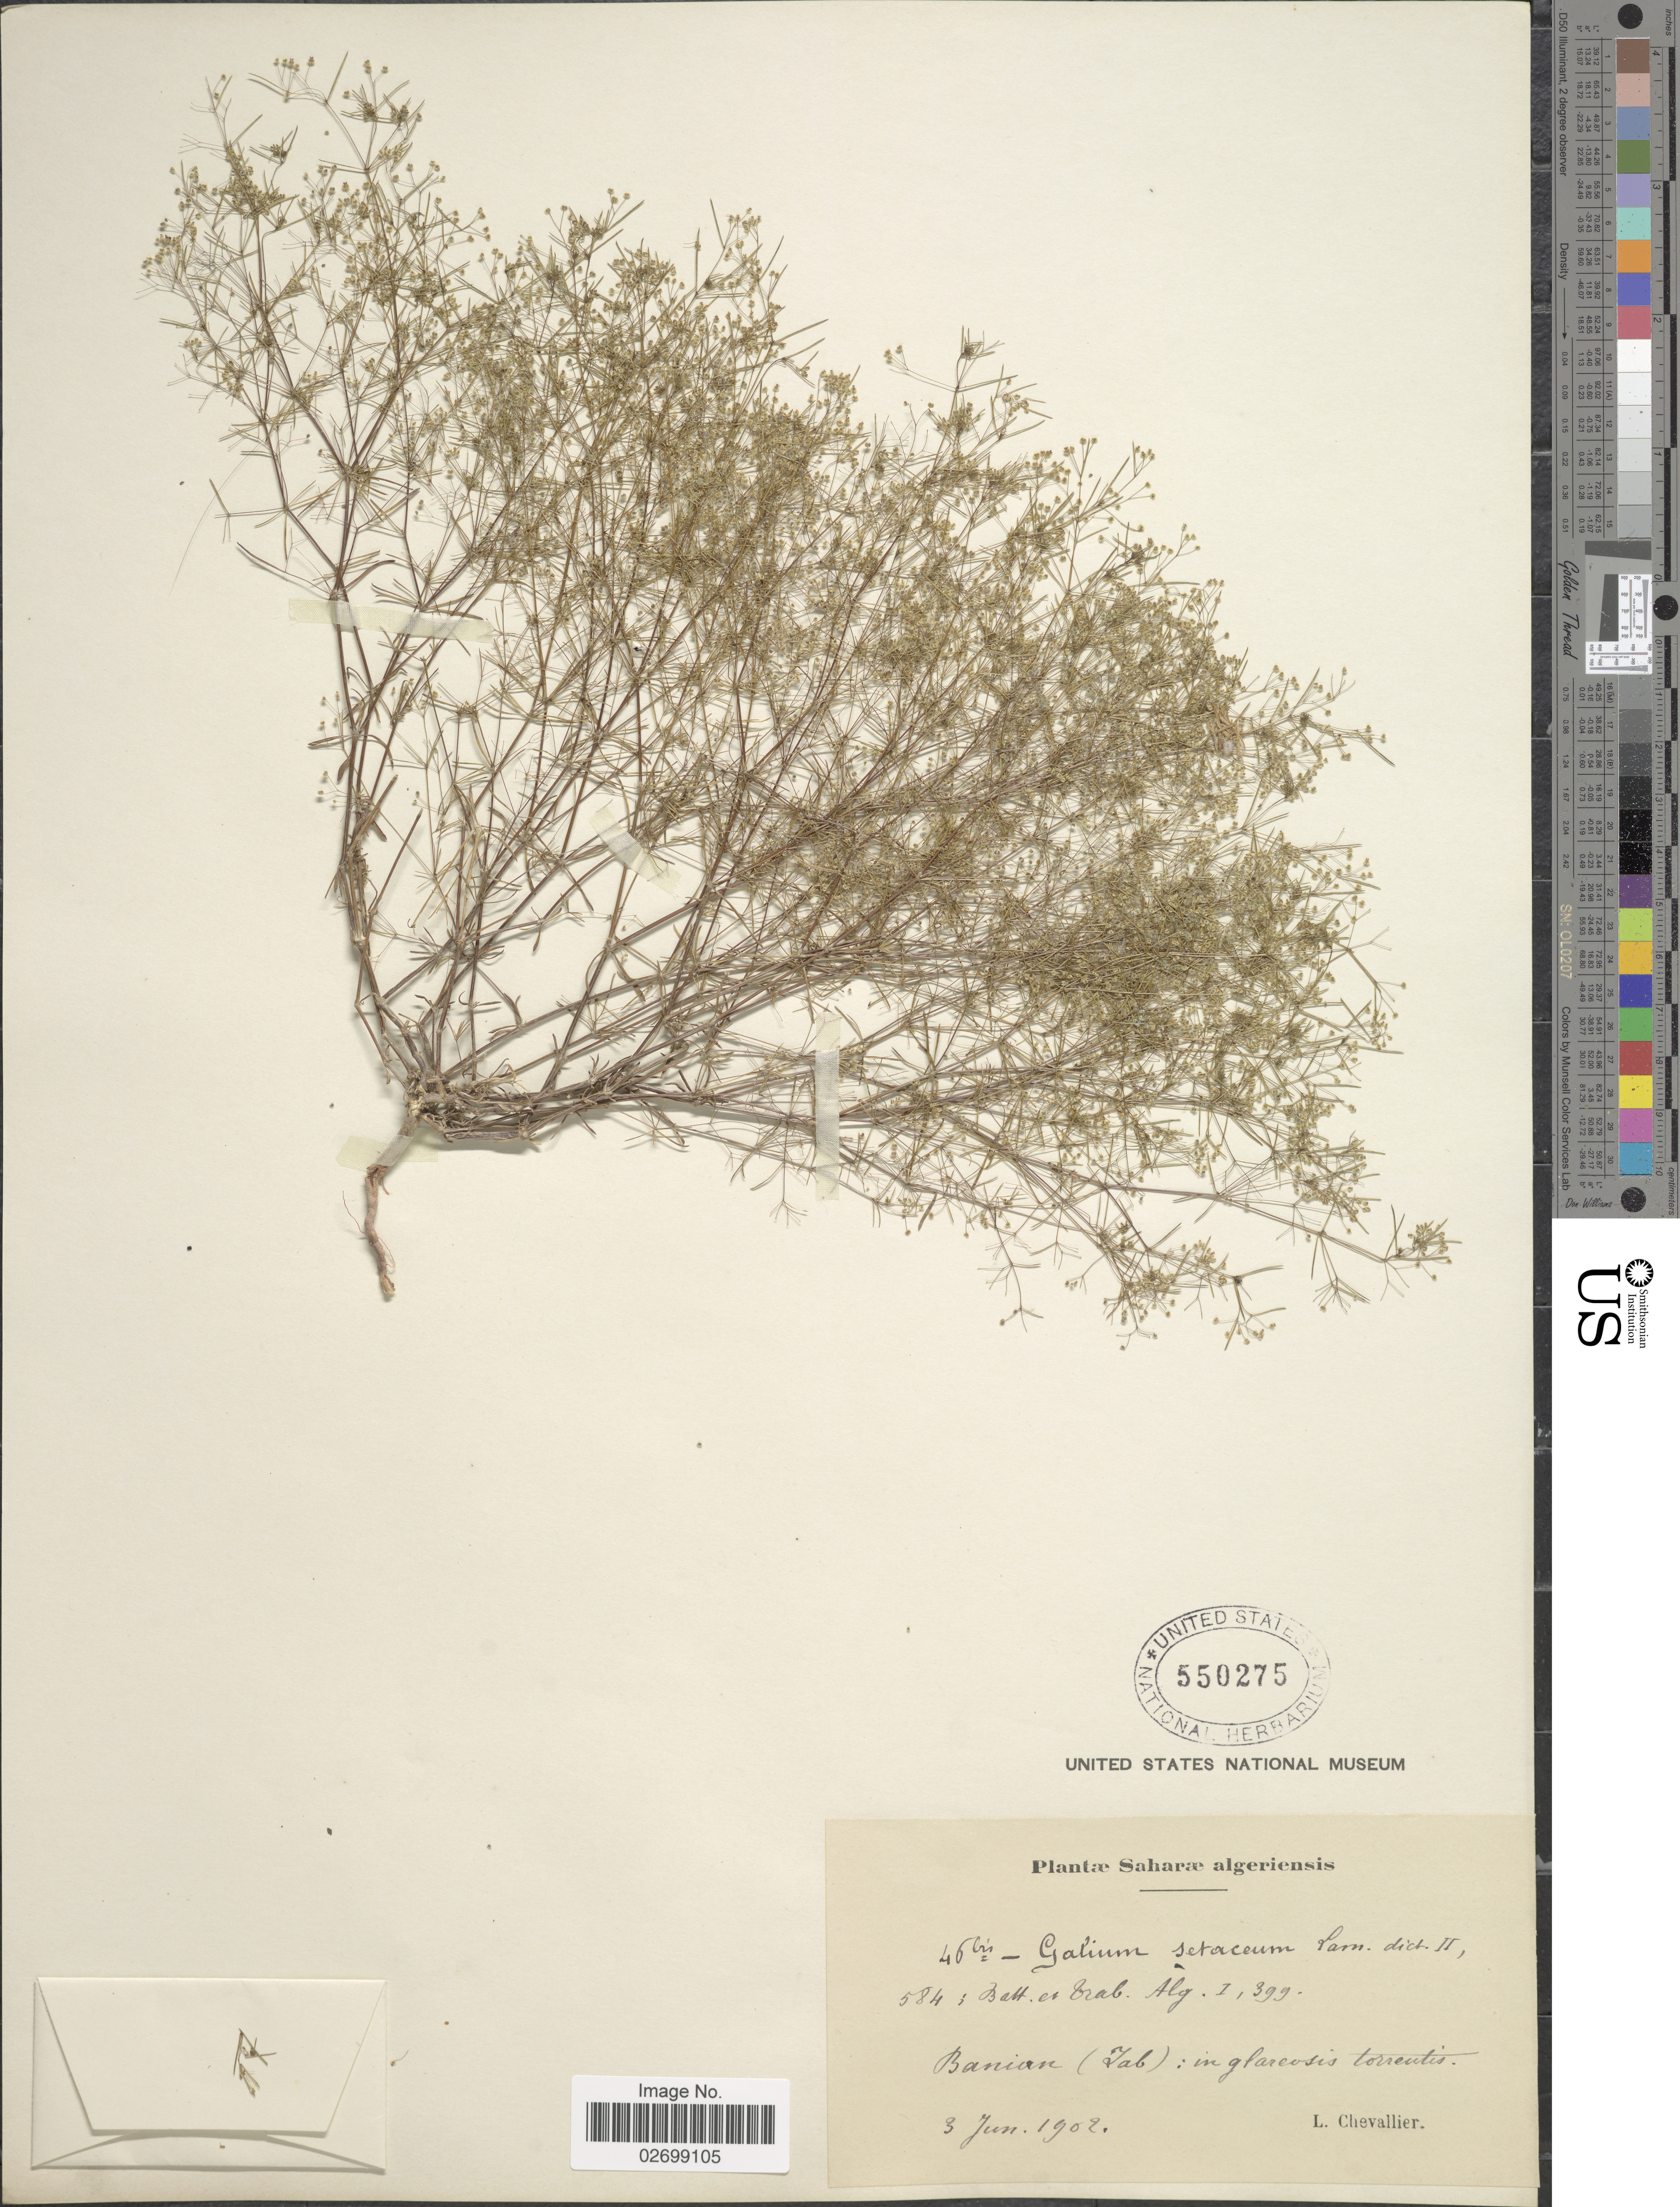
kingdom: Plantae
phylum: Tracheophyta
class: Magnoliopsida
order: Gentianales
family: Rubiaceae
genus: Galium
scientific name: Galium setaceum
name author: Lam.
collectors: L. Chevallier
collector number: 46bis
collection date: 1902-06-03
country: Algeria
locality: Saharae algeriensis, Baniou (Tab): in glareosis torrentis.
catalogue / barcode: US 550275